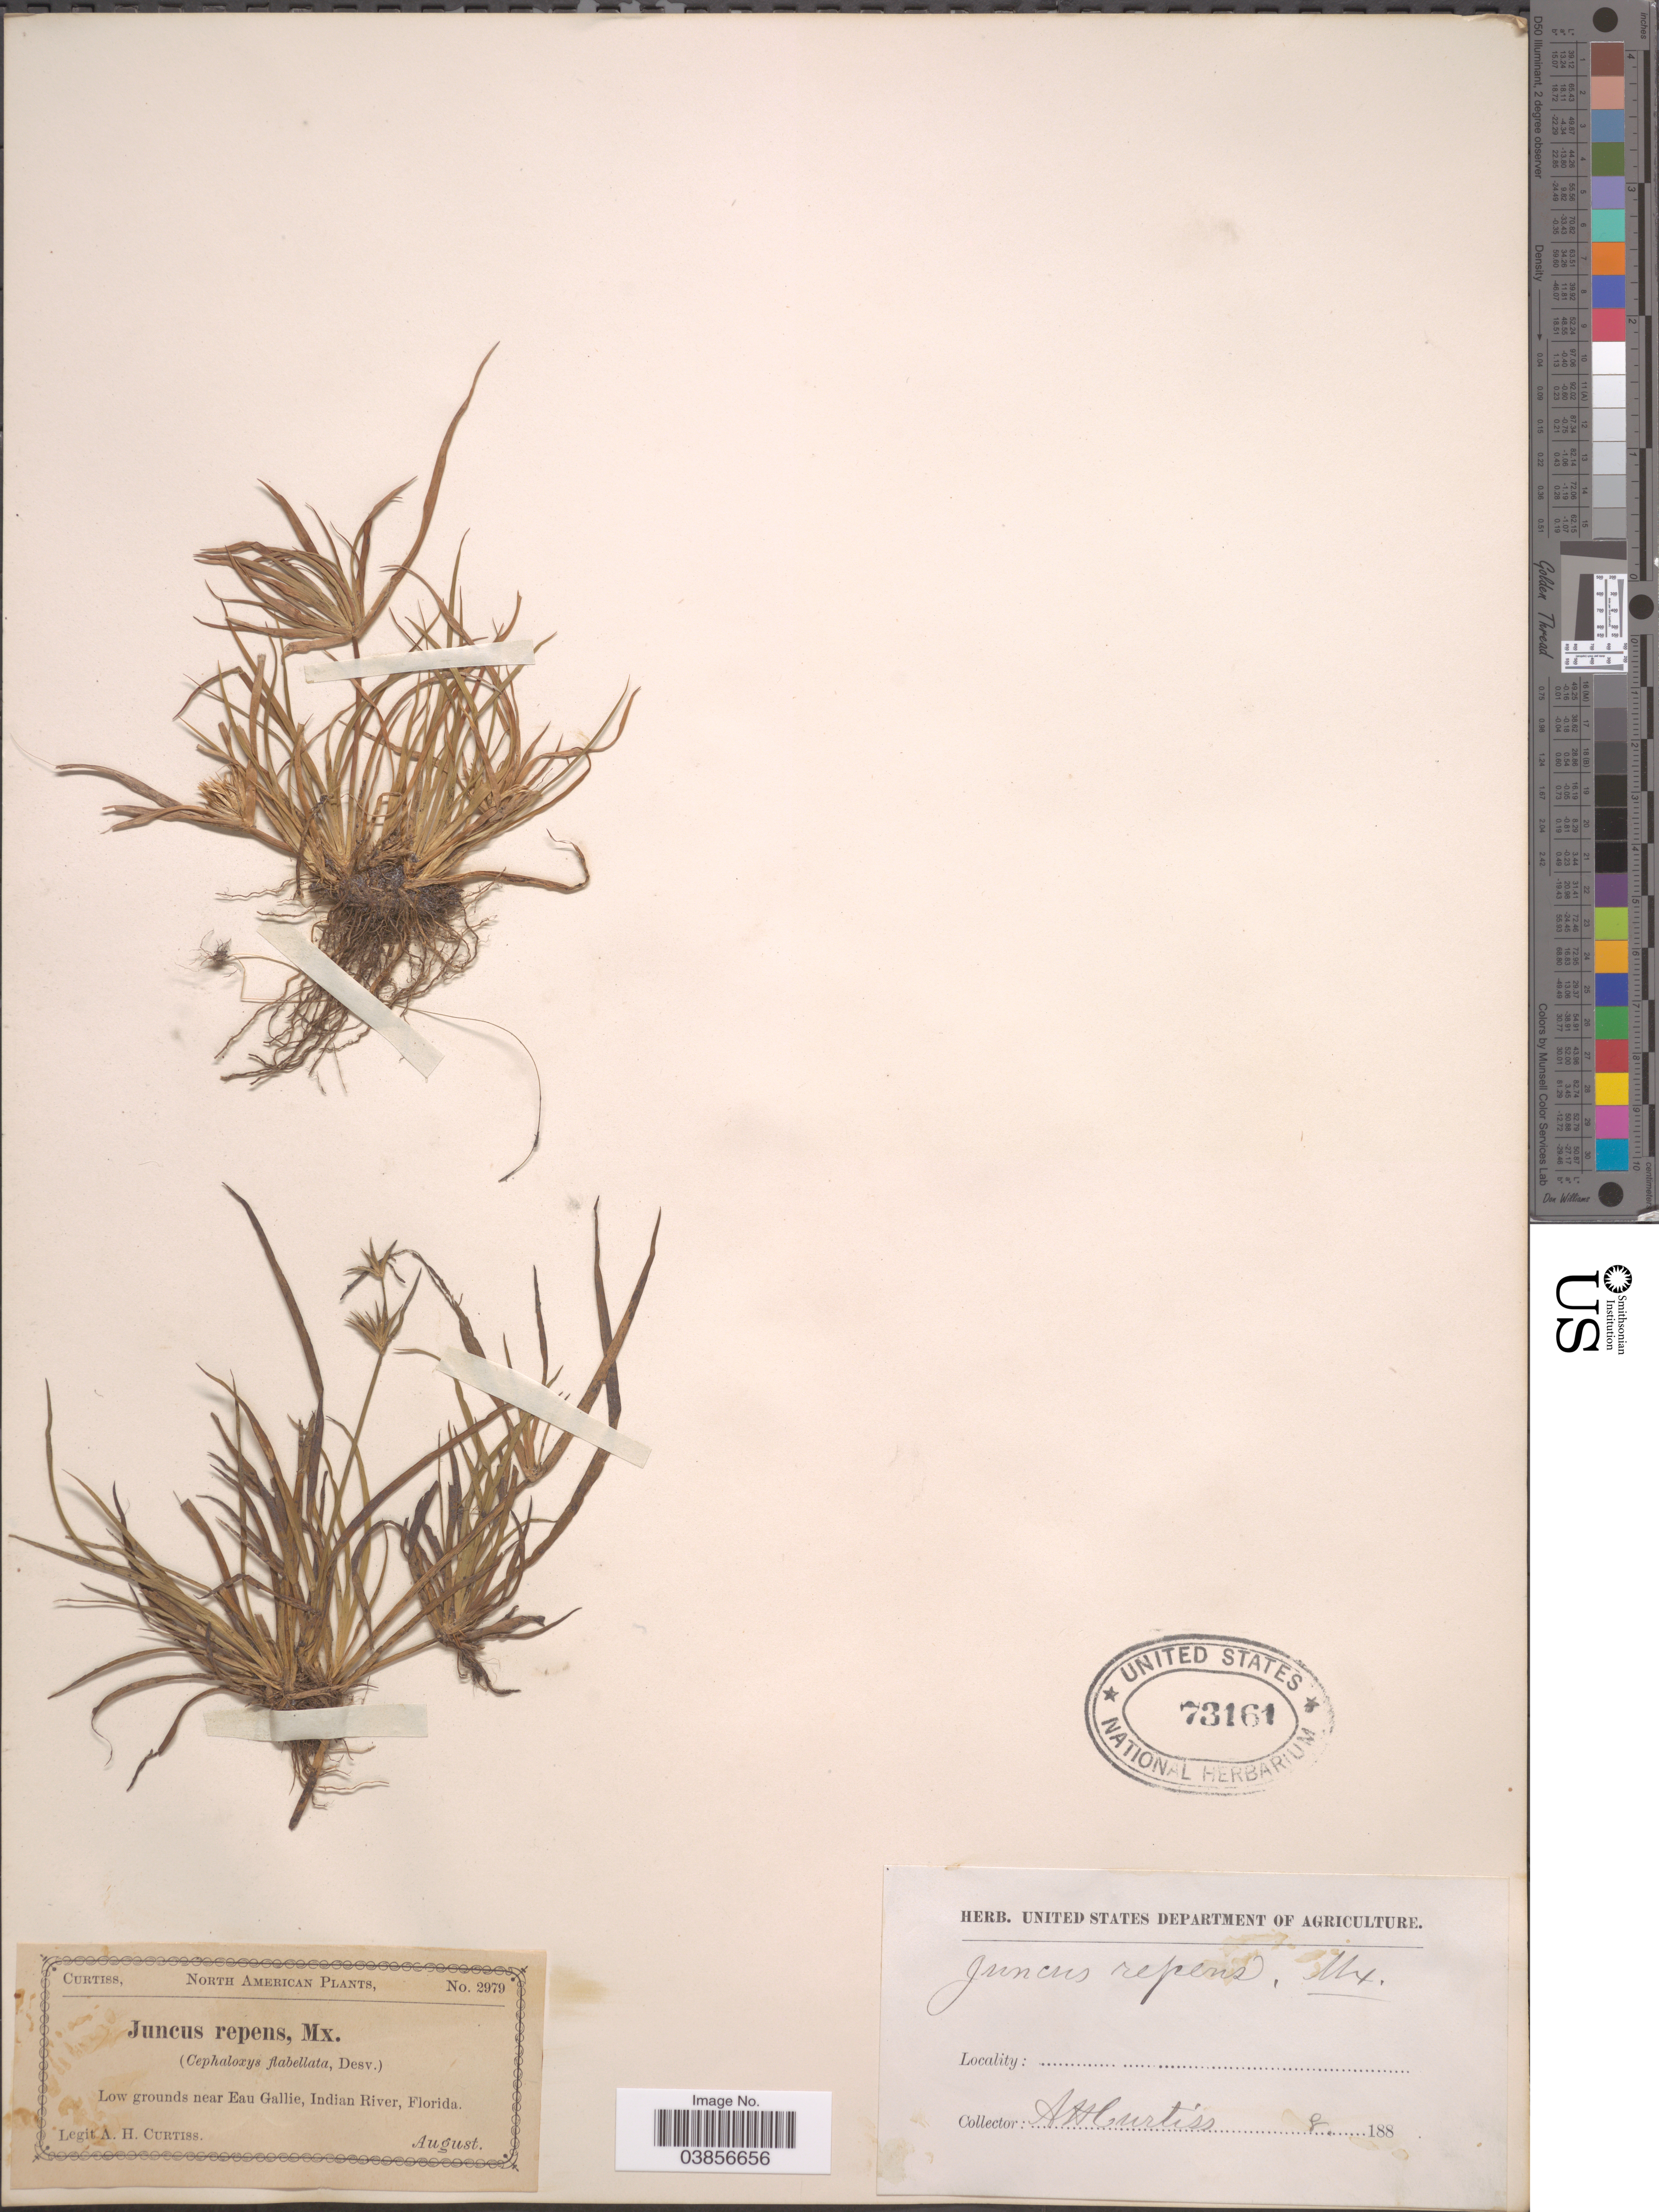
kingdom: Plantae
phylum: Tracheophyta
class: Liliopsida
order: Poales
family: Juncaceae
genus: Juncus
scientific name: Juncus repens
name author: Michx.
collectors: A. H. Curtiss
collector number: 2979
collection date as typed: August 188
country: United States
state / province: Florida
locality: Low grounds near Eau Gallie, Indian River.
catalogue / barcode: US 73161